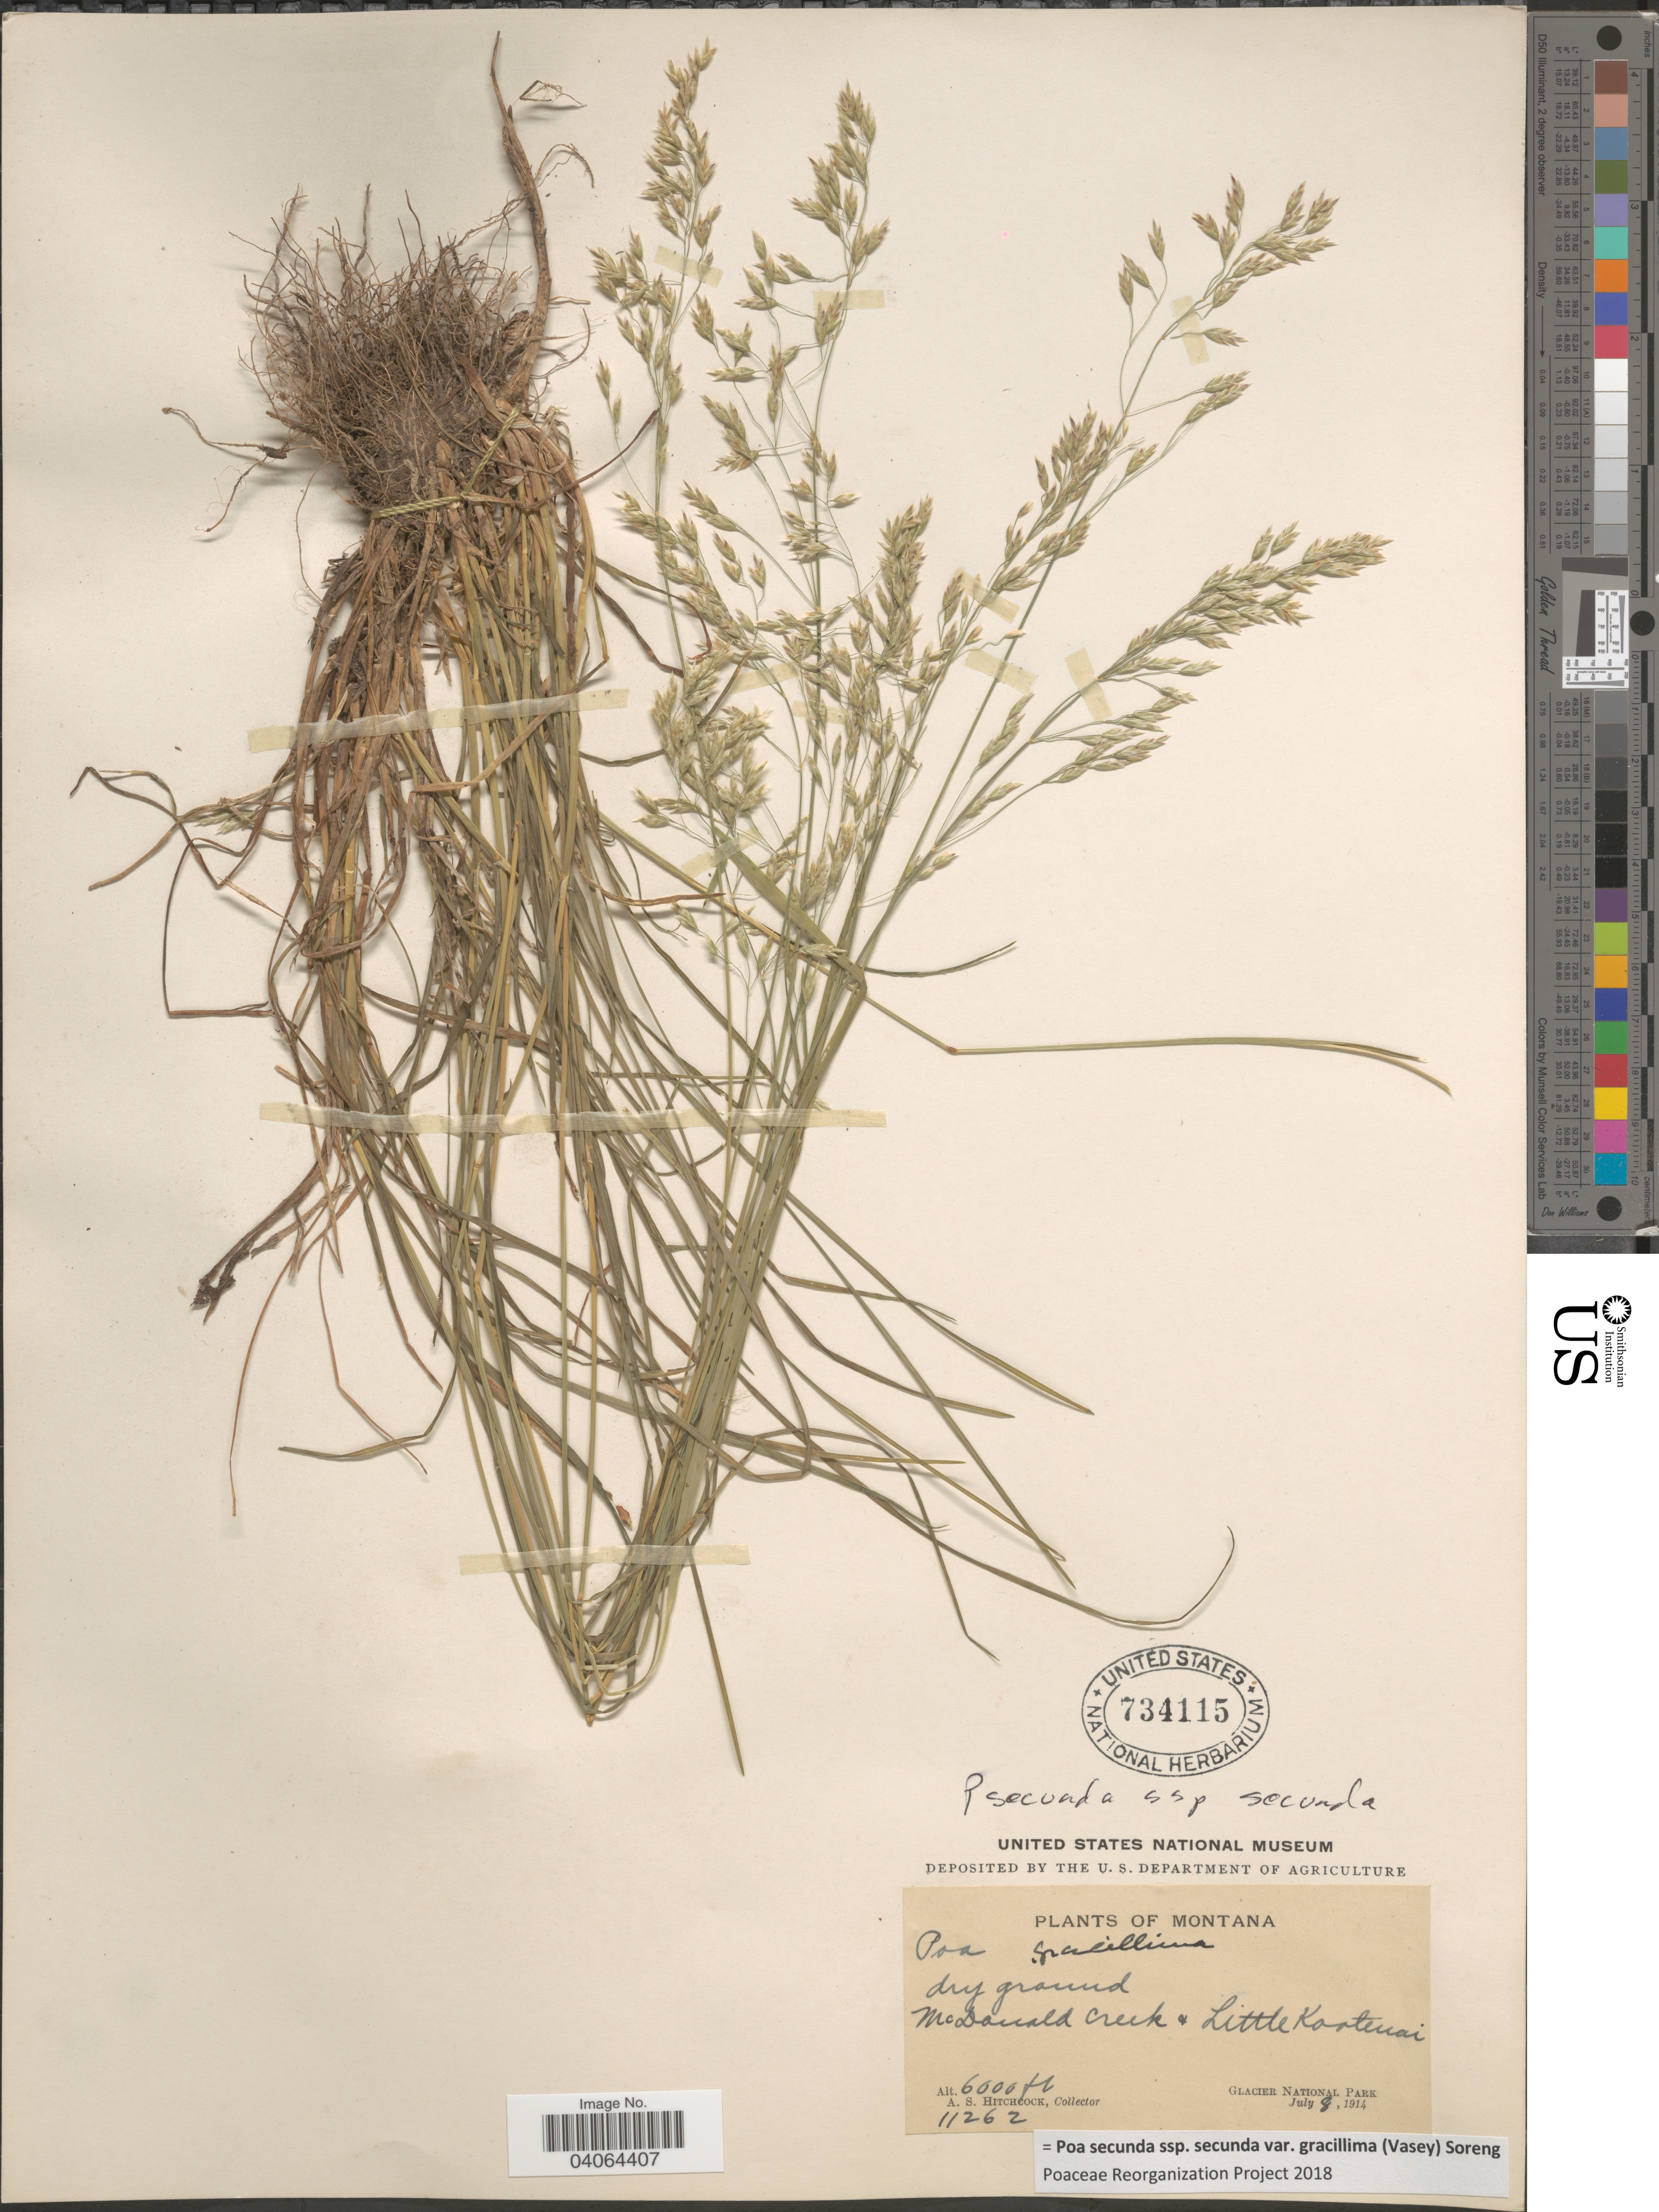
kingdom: Plantae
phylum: Tracheophyta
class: Liliopsida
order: Poales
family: Poaceae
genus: Poa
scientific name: Poa secunda subsp. secunda var. gracillima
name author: (Vasey) Soreng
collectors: A. S. Hitchcock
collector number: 11262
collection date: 1914-07-08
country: United States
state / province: Montana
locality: McDonald Creek & Little Kootenai. Glacier National Park.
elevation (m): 1829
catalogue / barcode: US 734115